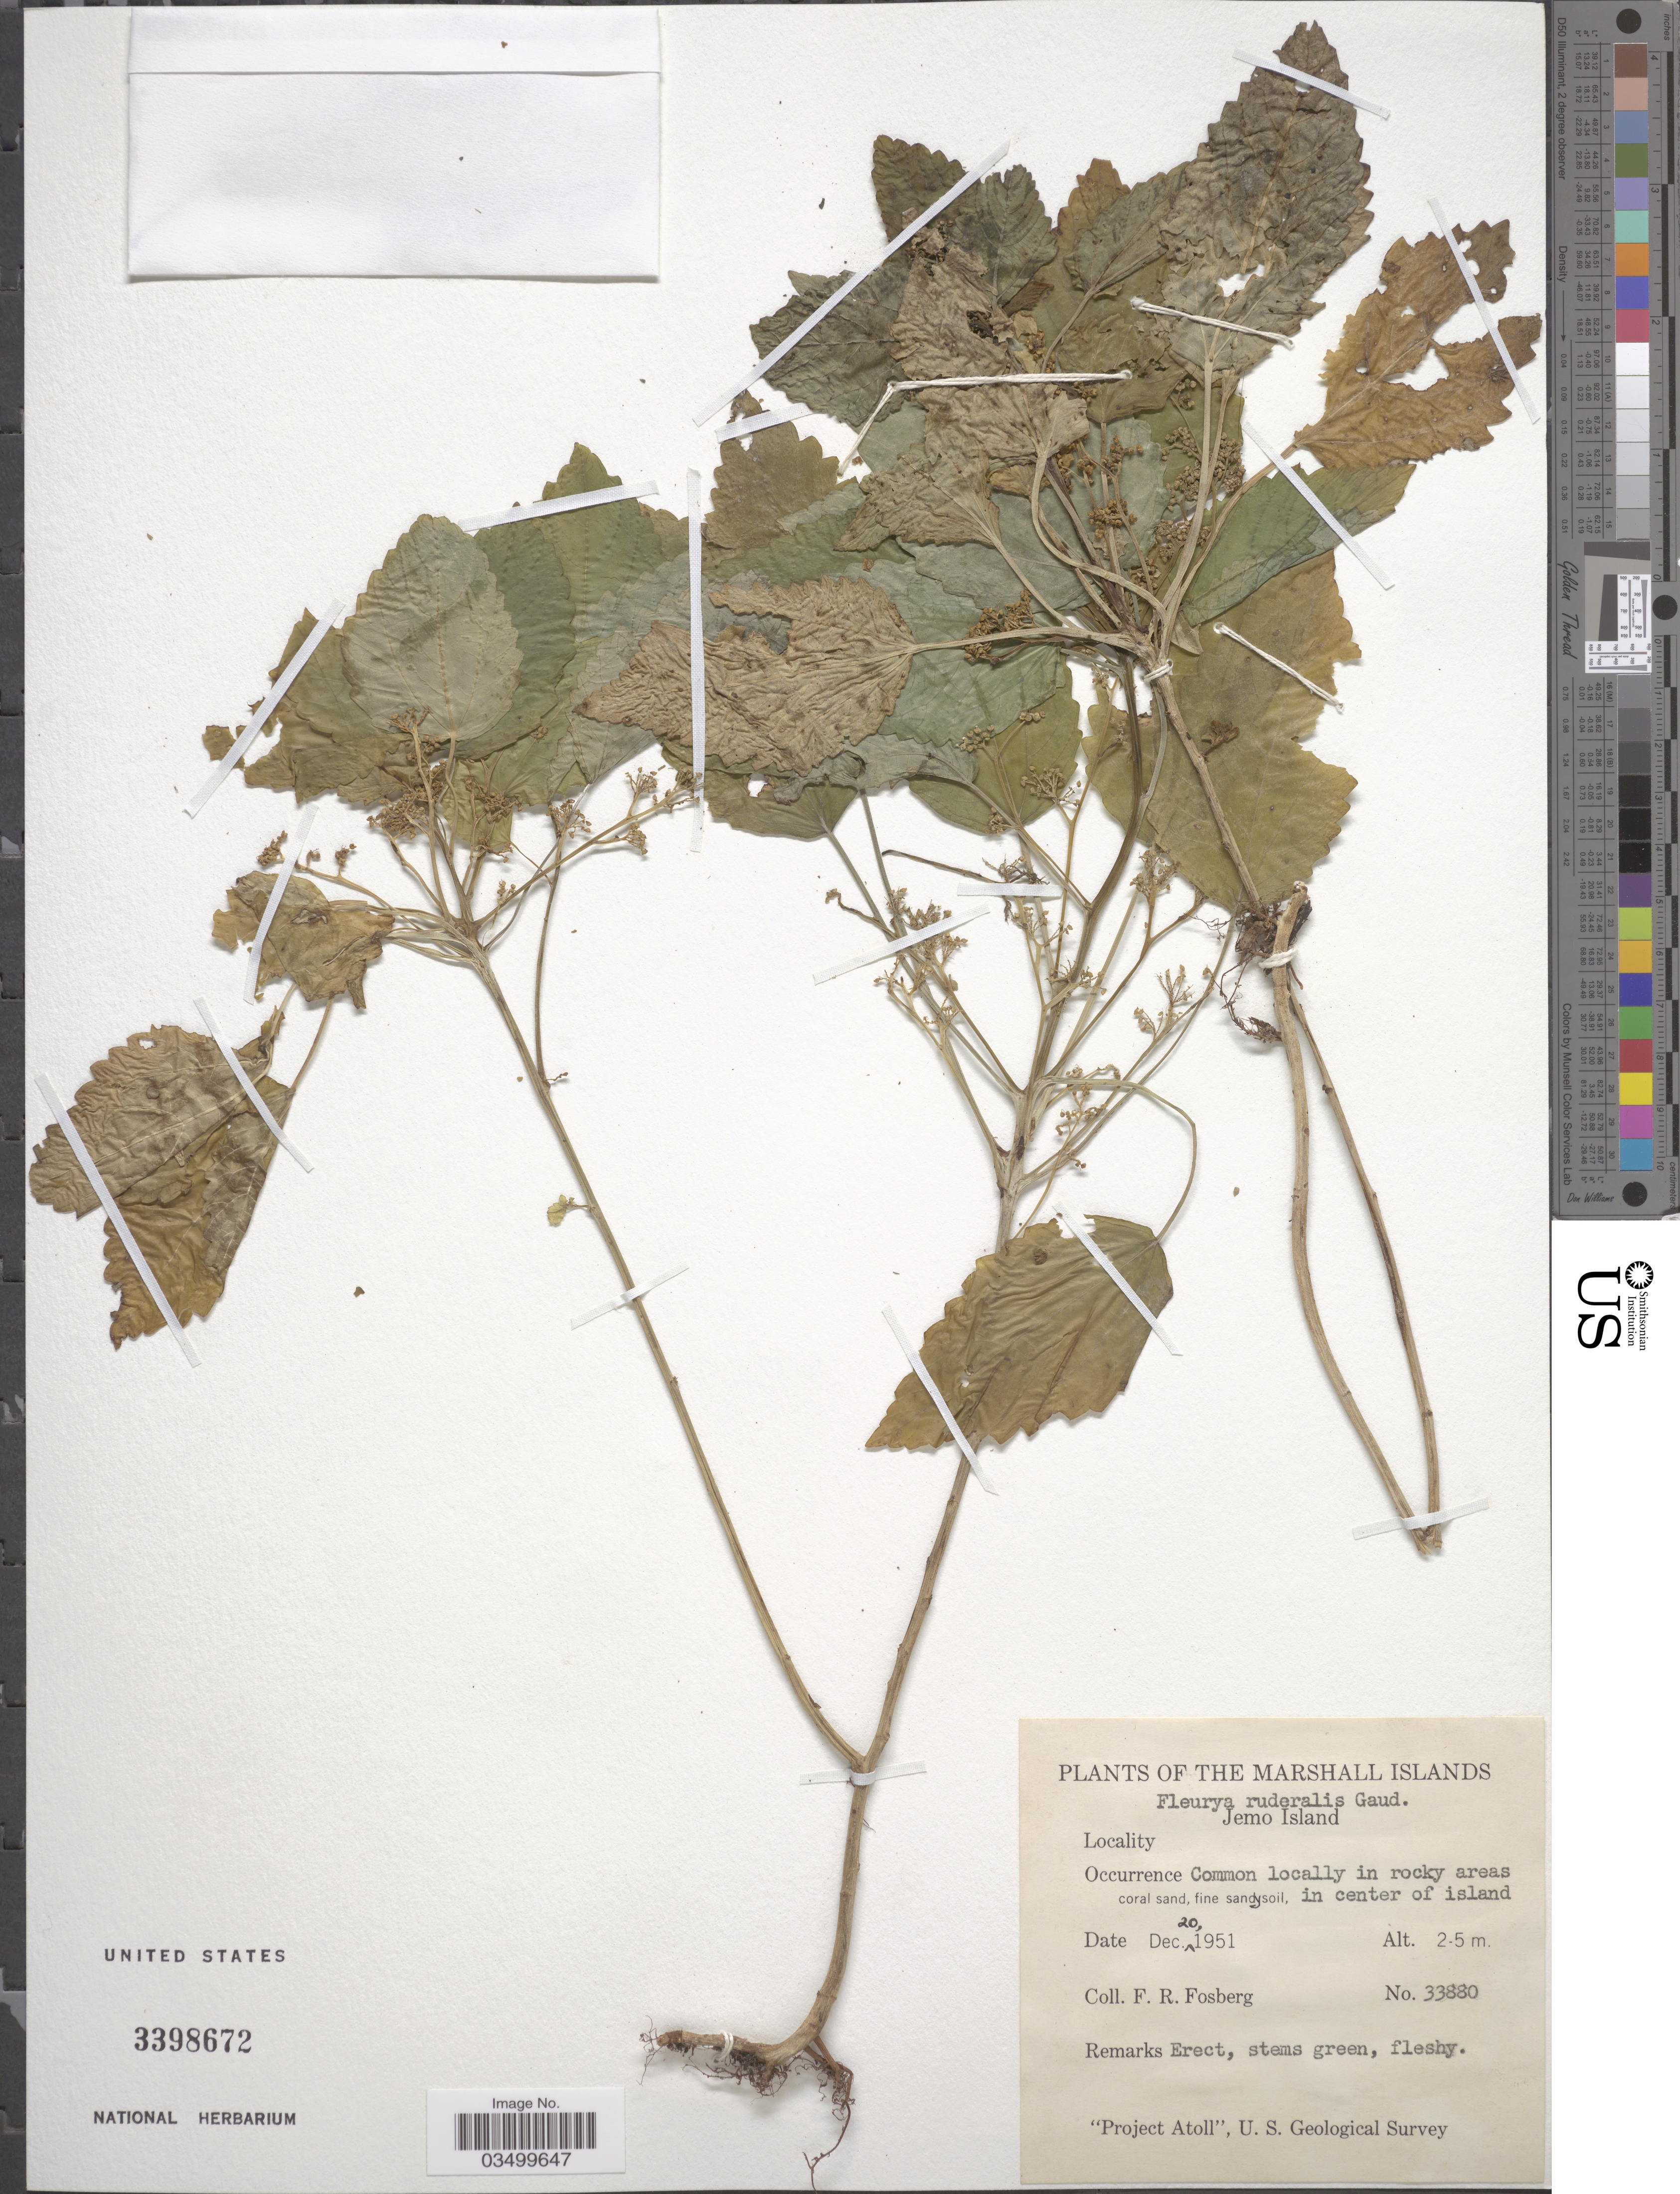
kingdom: Plantae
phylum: Tracheophyta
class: Magnoliopsida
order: Rosales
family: Urticaceae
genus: Laportea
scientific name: Laportea ruderalis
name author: (G. Forst.) Chew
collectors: F. R. Fosberg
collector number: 33880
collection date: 1951-12-20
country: Marshall Islands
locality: Jemo Island. In center of island.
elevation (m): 2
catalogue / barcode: US 3398672